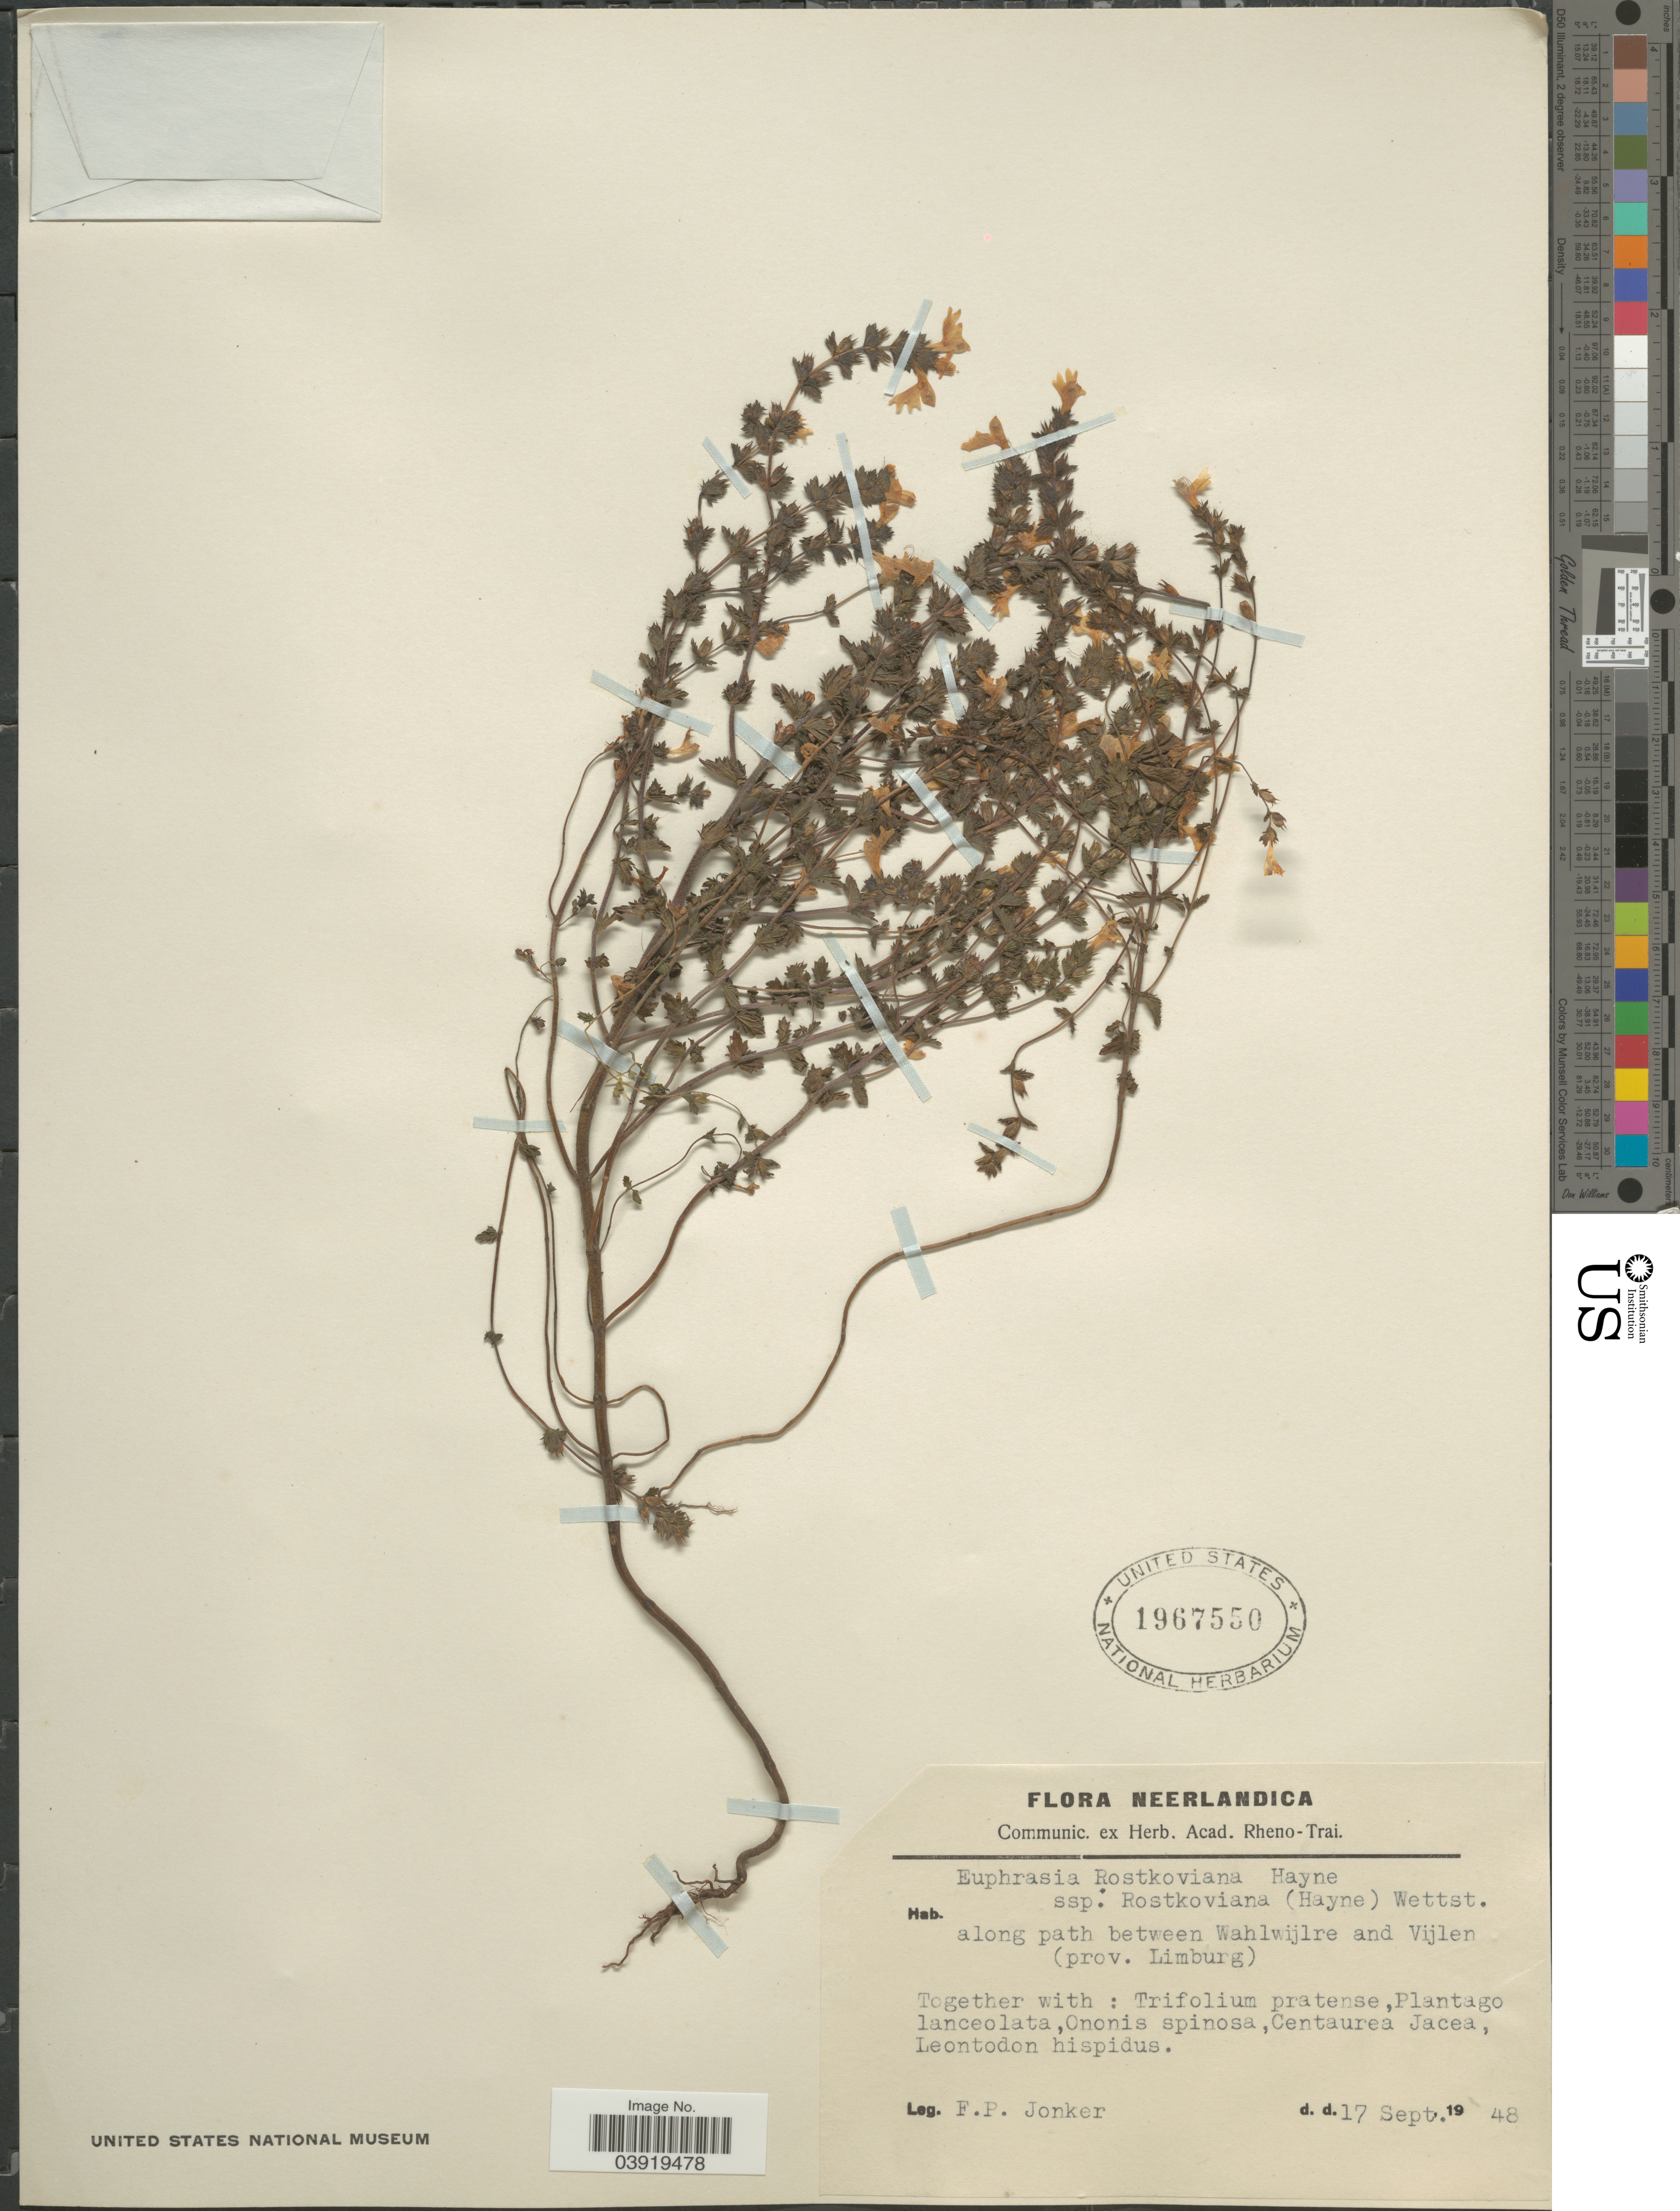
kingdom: Plantae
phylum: Tracheophyta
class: Magnoliopsida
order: Lamiales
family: Orobanchaceae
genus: Euphrasia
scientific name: Euphrasia rostkoviana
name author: Hayne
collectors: F. P. Jonker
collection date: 1948-09-17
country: Netherlands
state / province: Limburg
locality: Neerlandica. Along path between Wahlwijlre and Vijlen.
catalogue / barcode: US 1967550